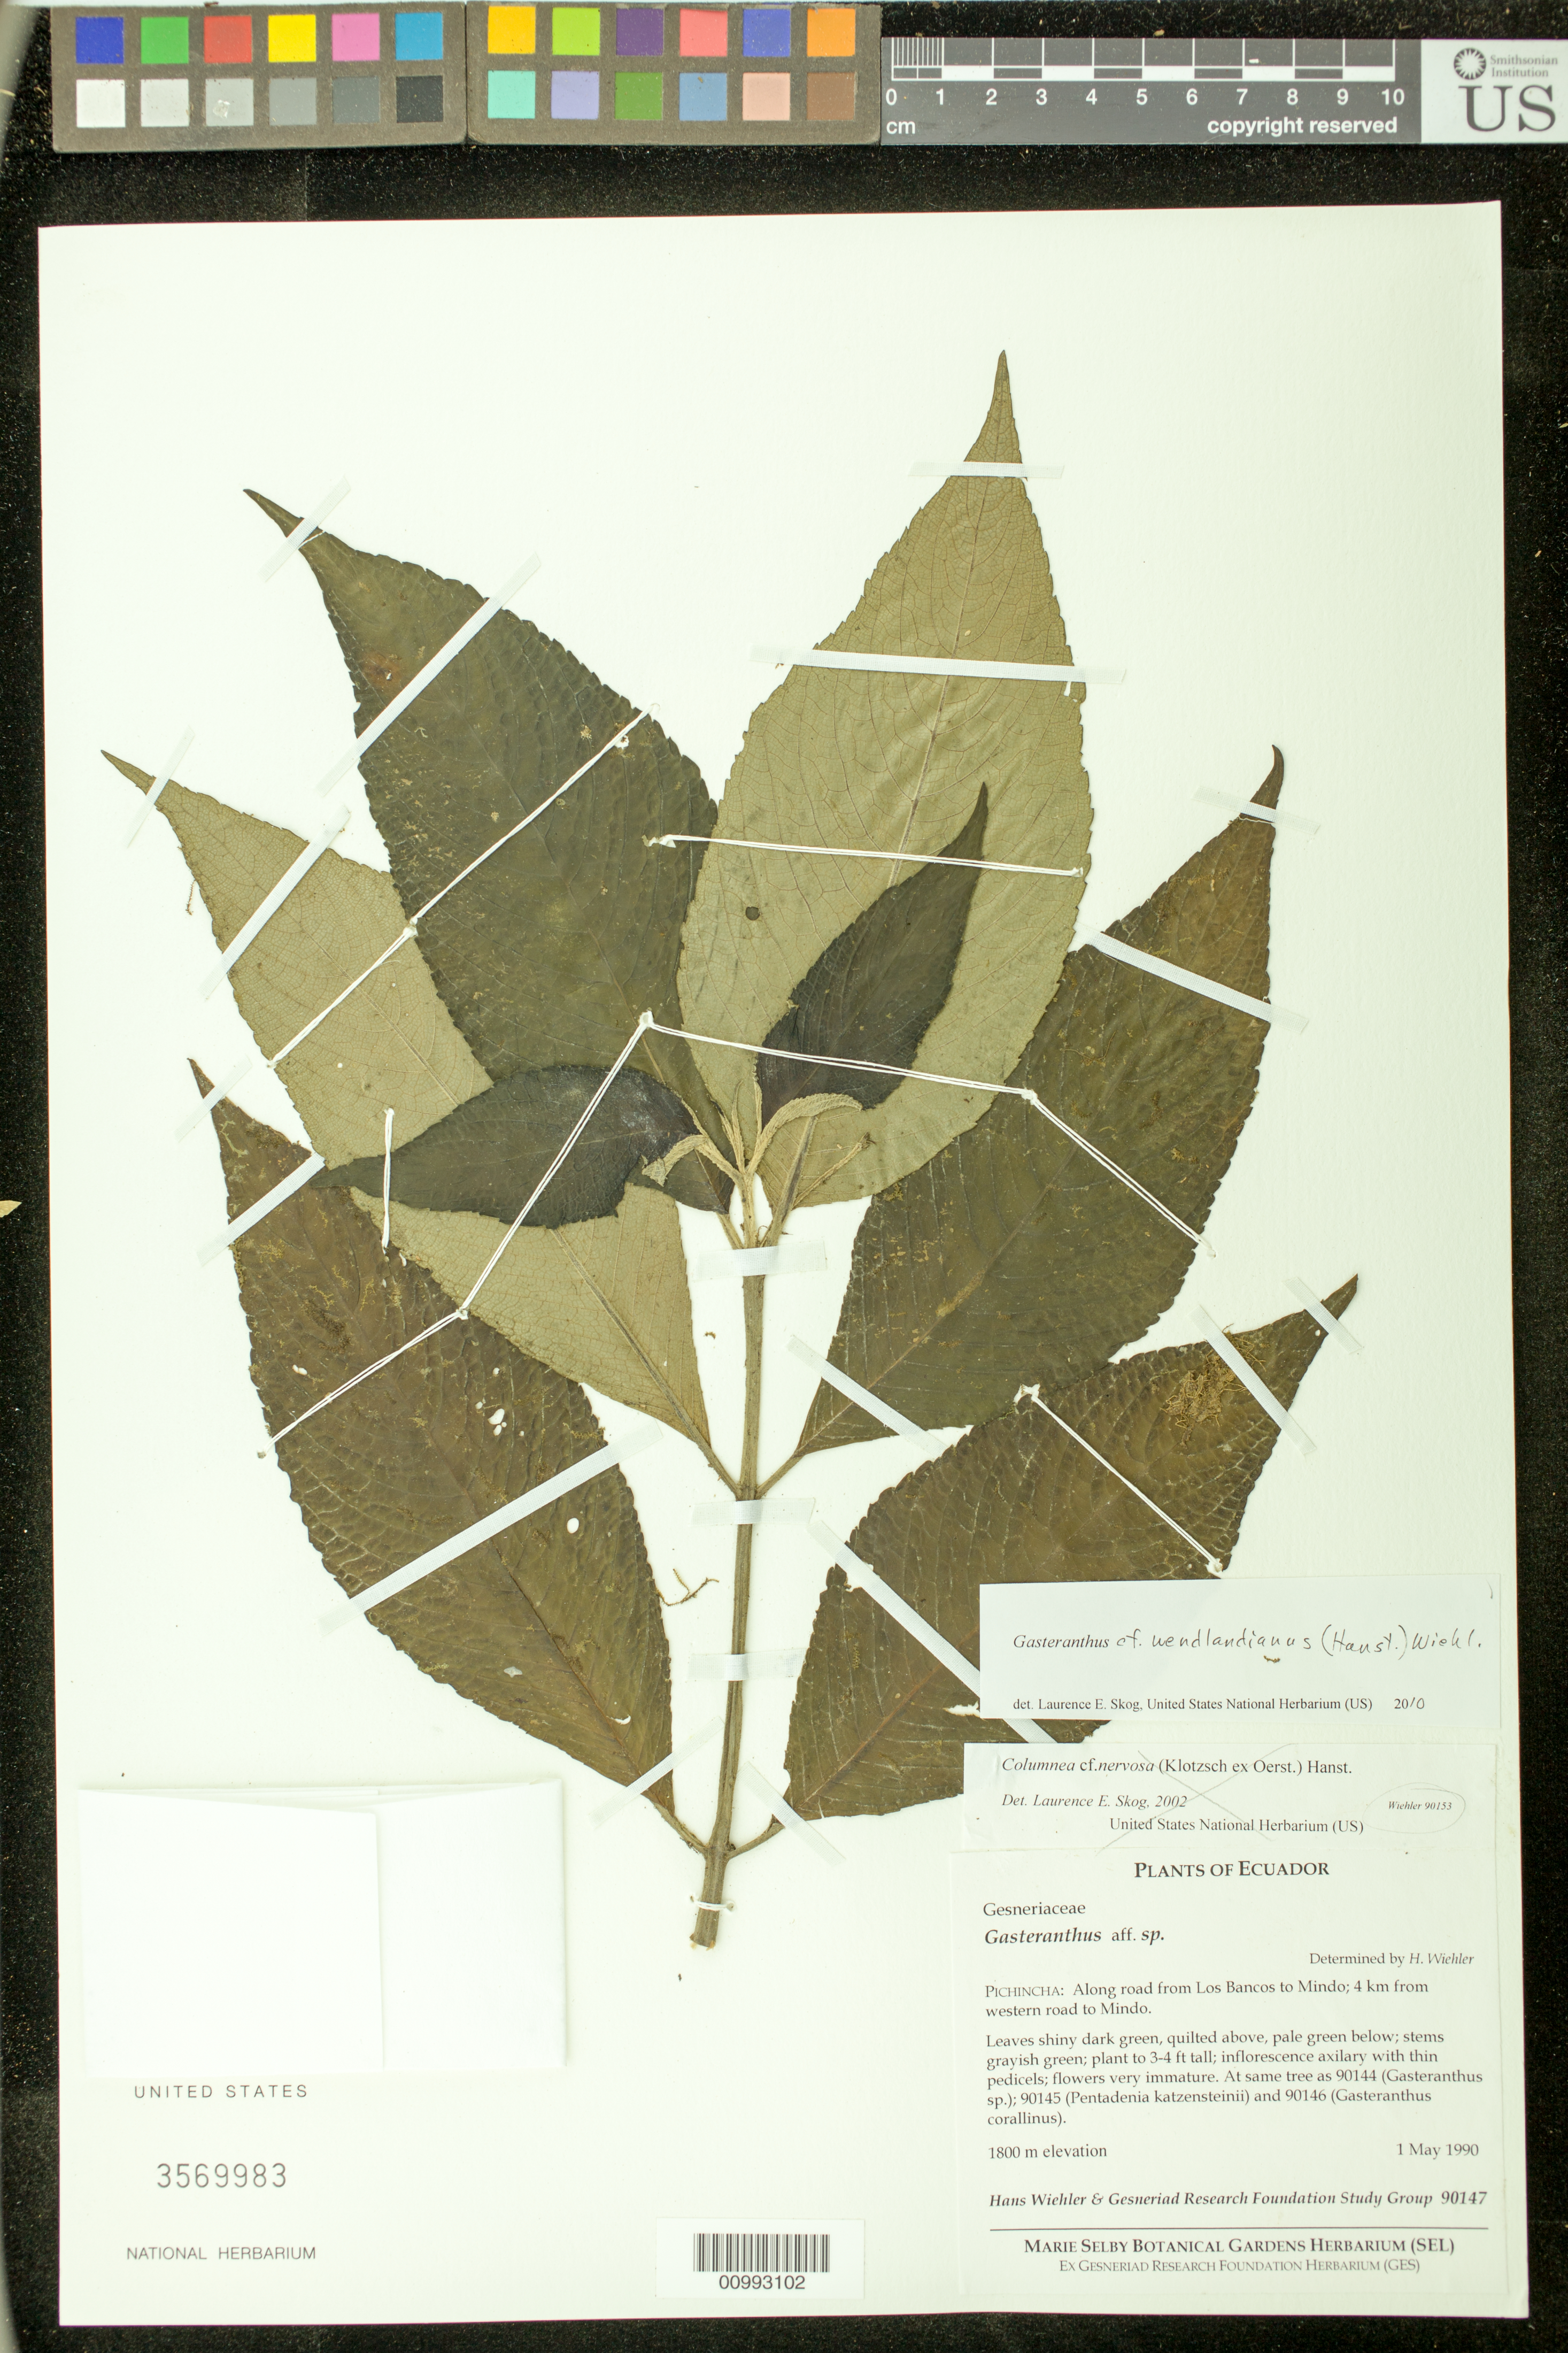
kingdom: Plantae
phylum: Tracheophyta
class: Magnoliopsida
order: Lamiales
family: Gesneriaceae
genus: Gasteranthus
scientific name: Gasteranthus wendlandianus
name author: (Hanst.) Wiehler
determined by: Skog, Laurence E.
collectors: H. J. Wiehler & Gesneriad Research Foundation Study Group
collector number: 90147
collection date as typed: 01 May 1990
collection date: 1990-05-01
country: Ecuador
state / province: Pichincha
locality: Along road from Los Bancos to Mindo; 4 km from western road to Mindo.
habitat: At same tree as 90144 (Gasteranthus sp.); 90145 (Pentadenia katzensteinii) and 90146 (Gasteranthus corallinus).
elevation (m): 1800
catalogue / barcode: US 3569983